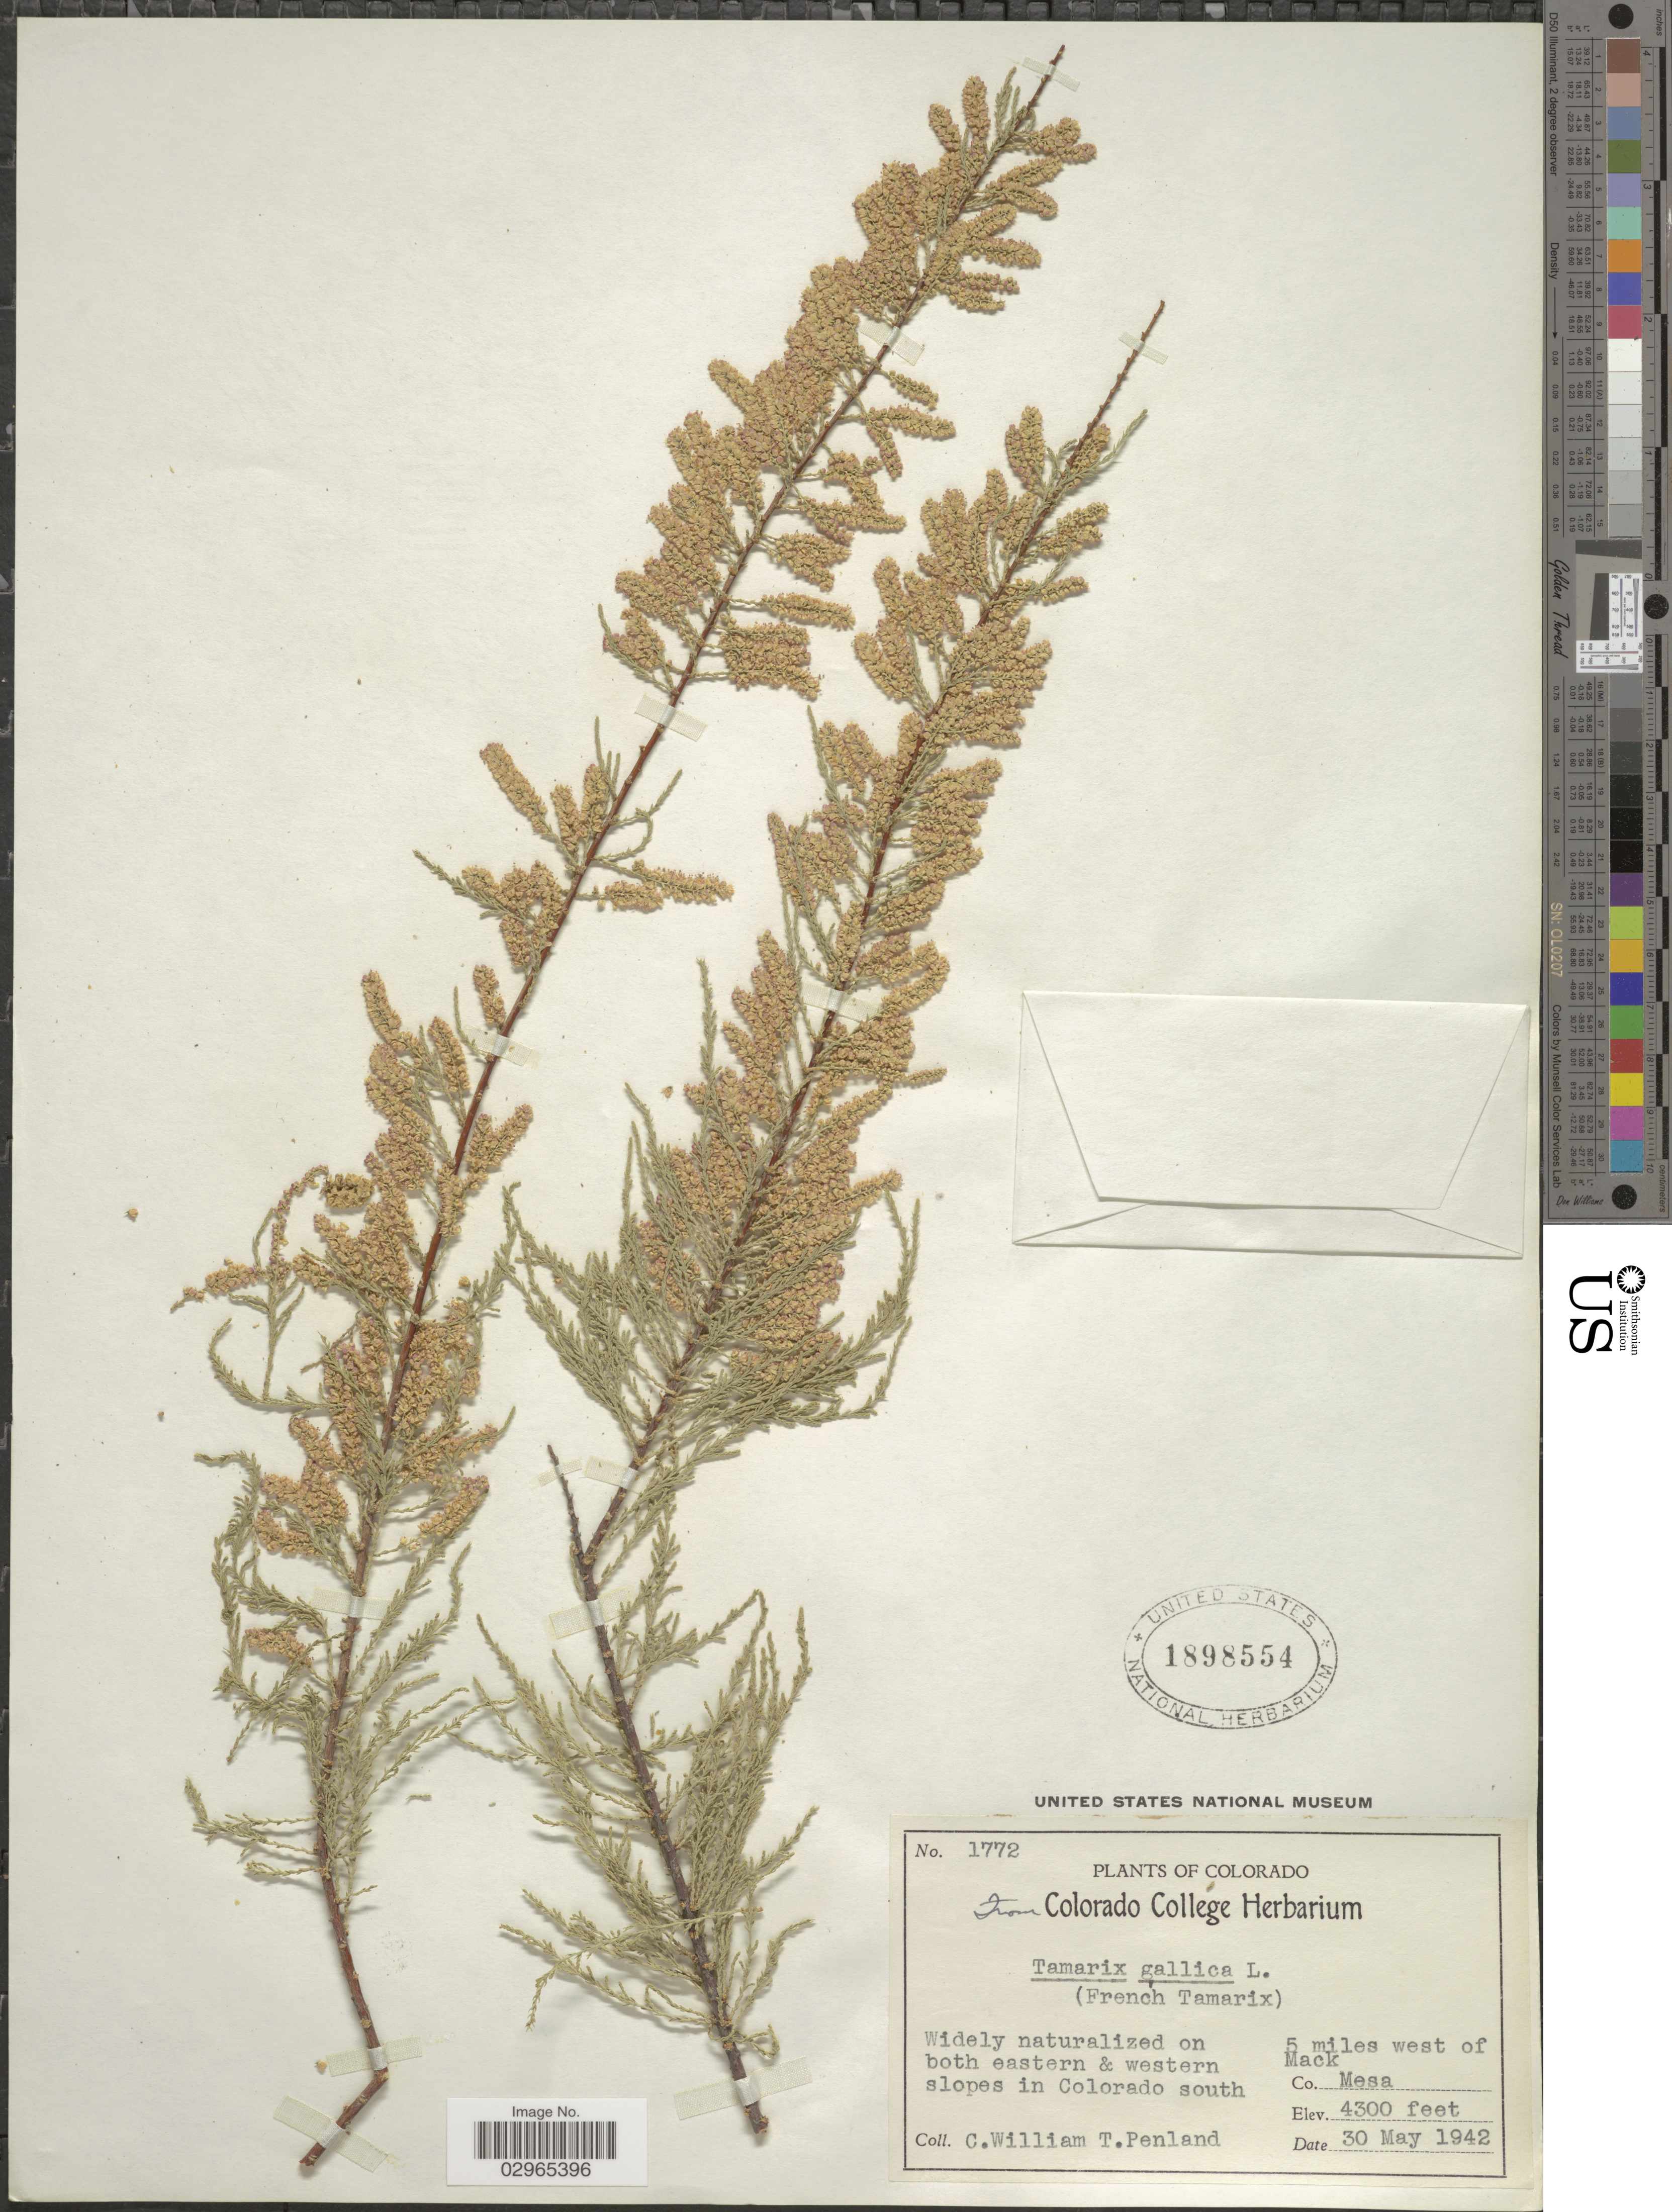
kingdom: Plantae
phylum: Tracheophyta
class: Magnoliopsida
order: Caryophyllales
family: Tamaricaceae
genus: Tamarix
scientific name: Tamarix gallica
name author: L.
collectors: C. W. Penland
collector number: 1772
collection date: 1942-05-30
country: United States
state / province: Colorado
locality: Eastern and western slopes in Colorado south. 5 miles west of Mack Co. Mesa.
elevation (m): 1311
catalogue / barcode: US 1898554